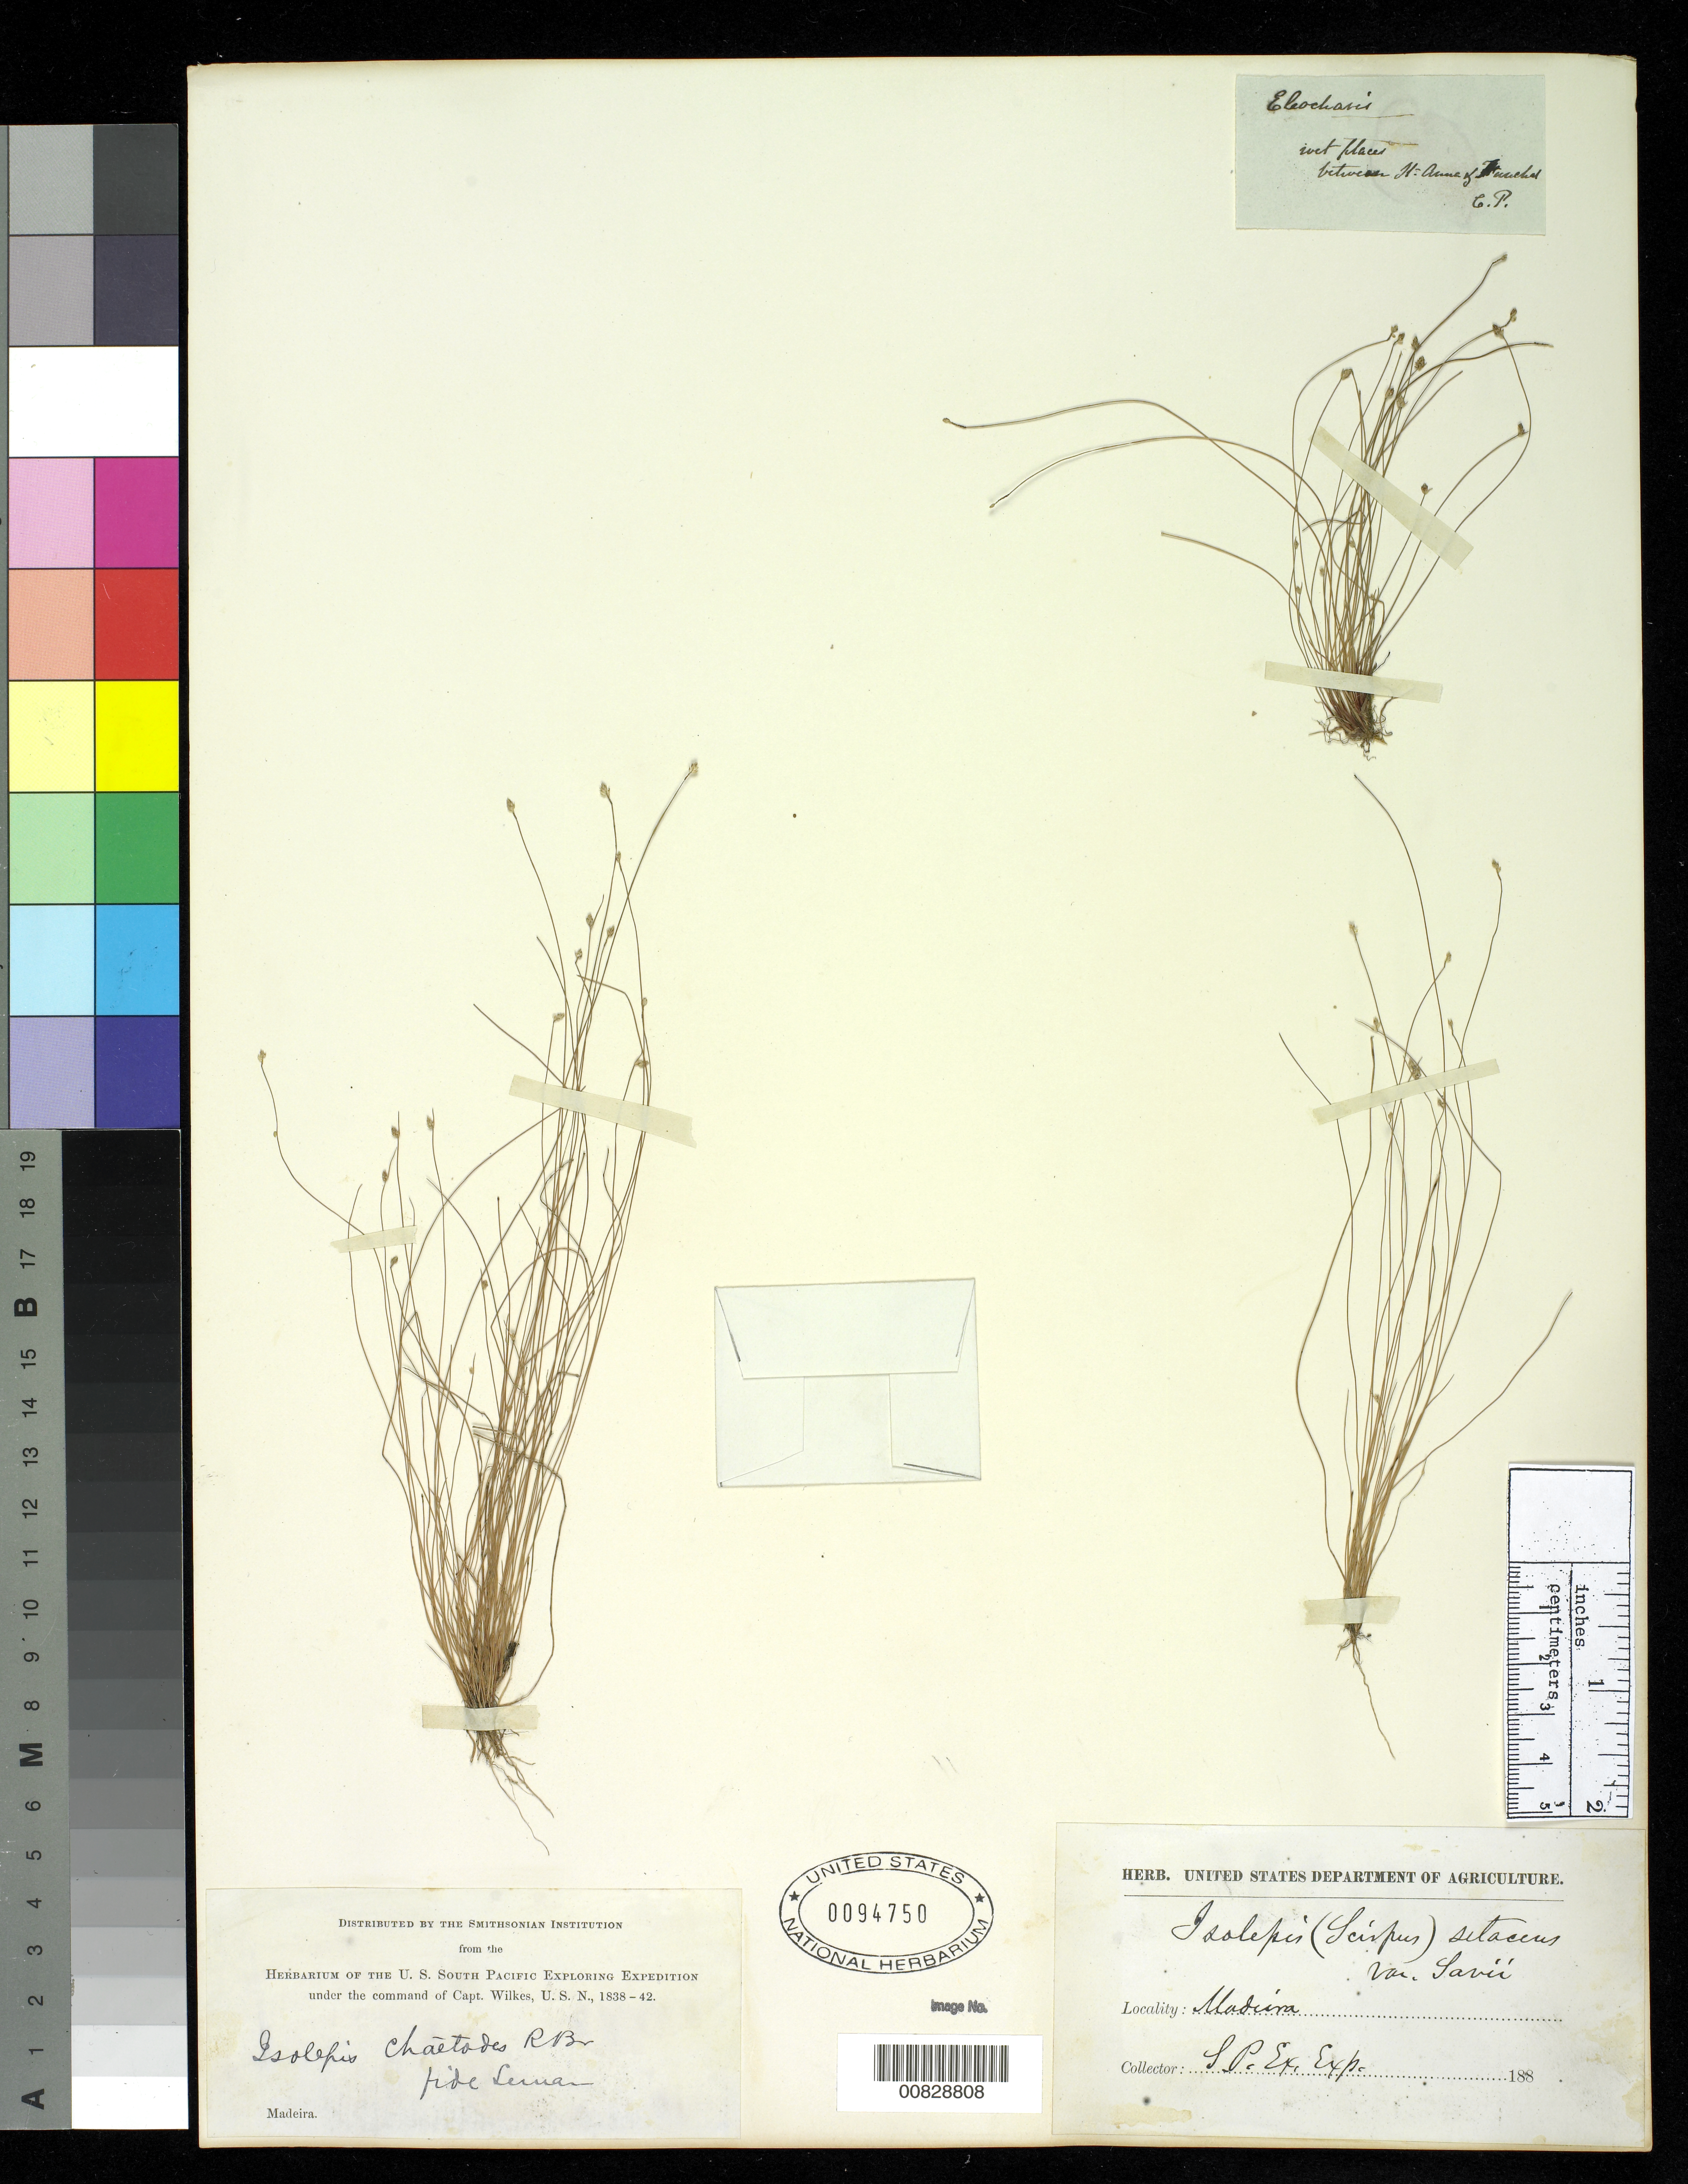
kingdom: Plantae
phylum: Tracheophyta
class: Liliopsida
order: Poales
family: Cyperaceae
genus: Isolepis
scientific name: Isolepis cernua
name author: (Vahl) Roem. & Schult.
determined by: Strong, Mark T., (BOT), Smithsonian Institution - National Museum of Natural History (UNITED STATES)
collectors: Wilkes Explor. Exped.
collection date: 1838/1842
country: Portugal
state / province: Madeira (Aut. Reg.)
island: Madeira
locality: Funchal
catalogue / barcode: US 94750